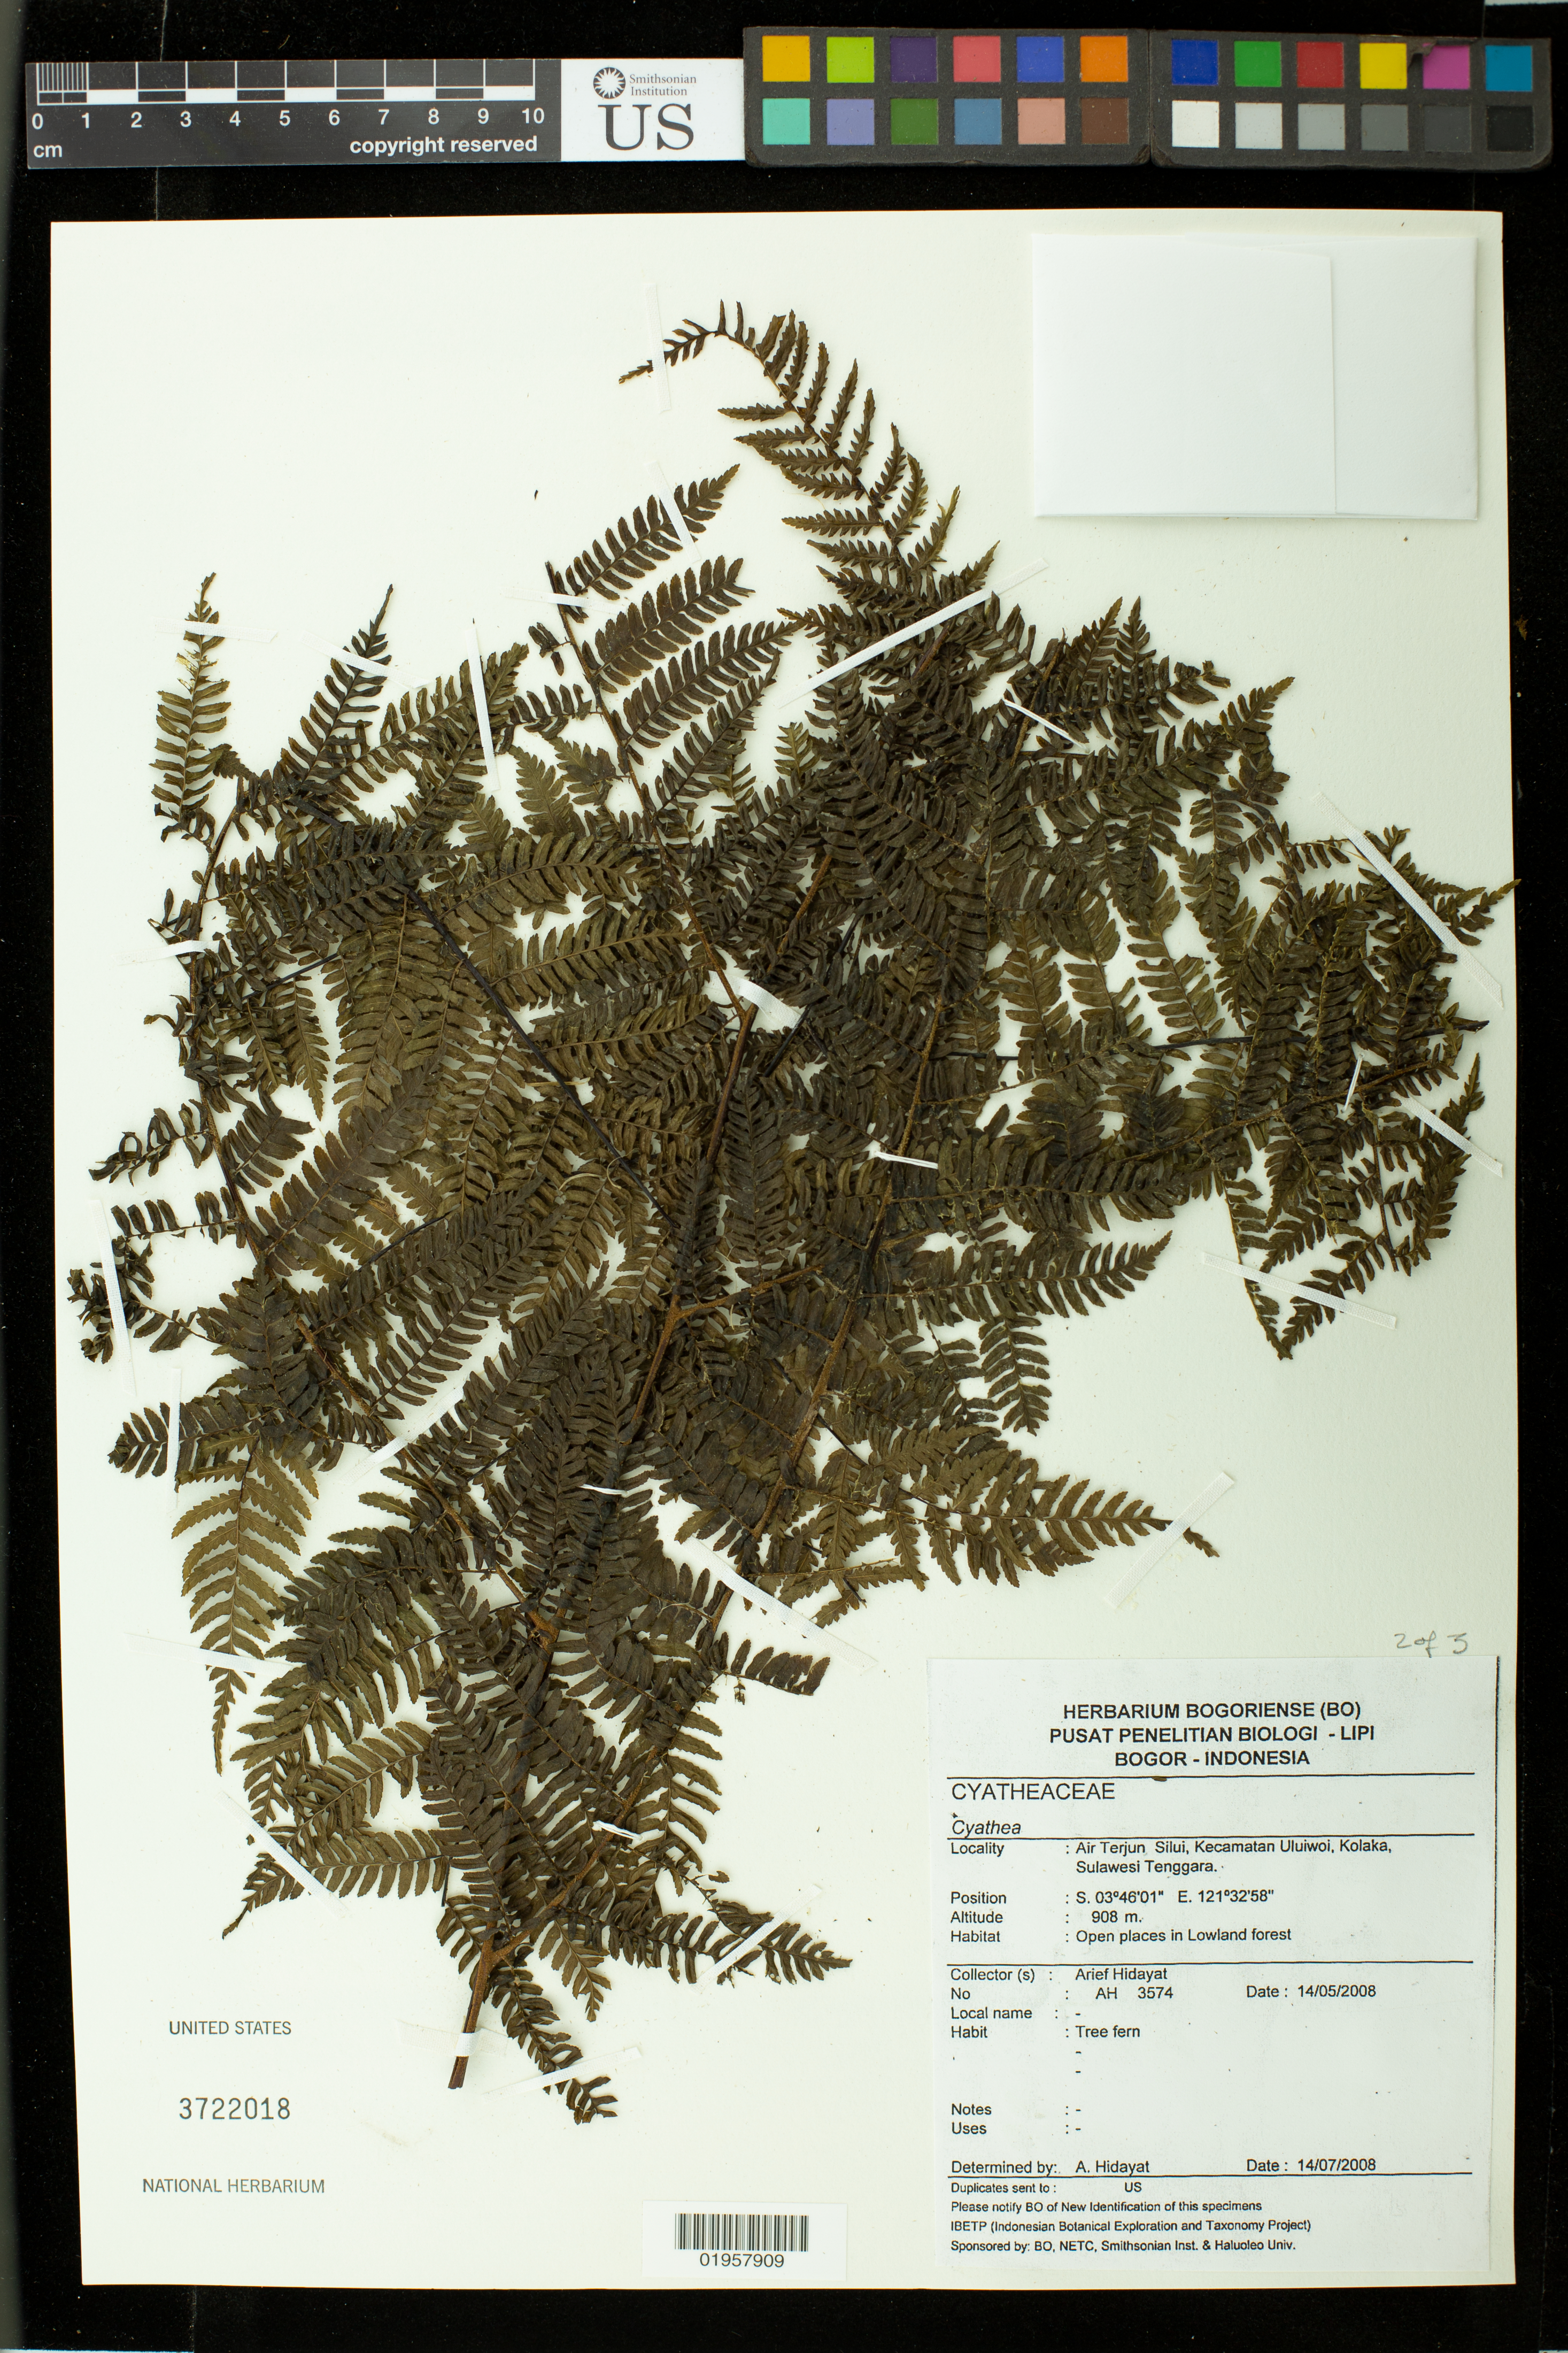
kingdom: Plantae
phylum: Tracheophyta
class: Polypodiopsida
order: Cyatheales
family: Cyatheaceae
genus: Cyathea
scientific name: Cyathea sp.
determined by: Hidayat, Arief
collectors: A. Hidayat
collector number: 3574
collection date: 2008-05-14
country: Indonesia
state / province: Sulawesi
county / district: Sulawesi Tenggara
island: Sulawesi Island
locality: Sulawesi Tenggara [South-East Sulawesi]. Air Terjun Silui, Kecamatan Uluiwoi, Kolaka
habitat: Open places in lowland forest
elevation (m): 908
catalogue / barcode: US 3722018